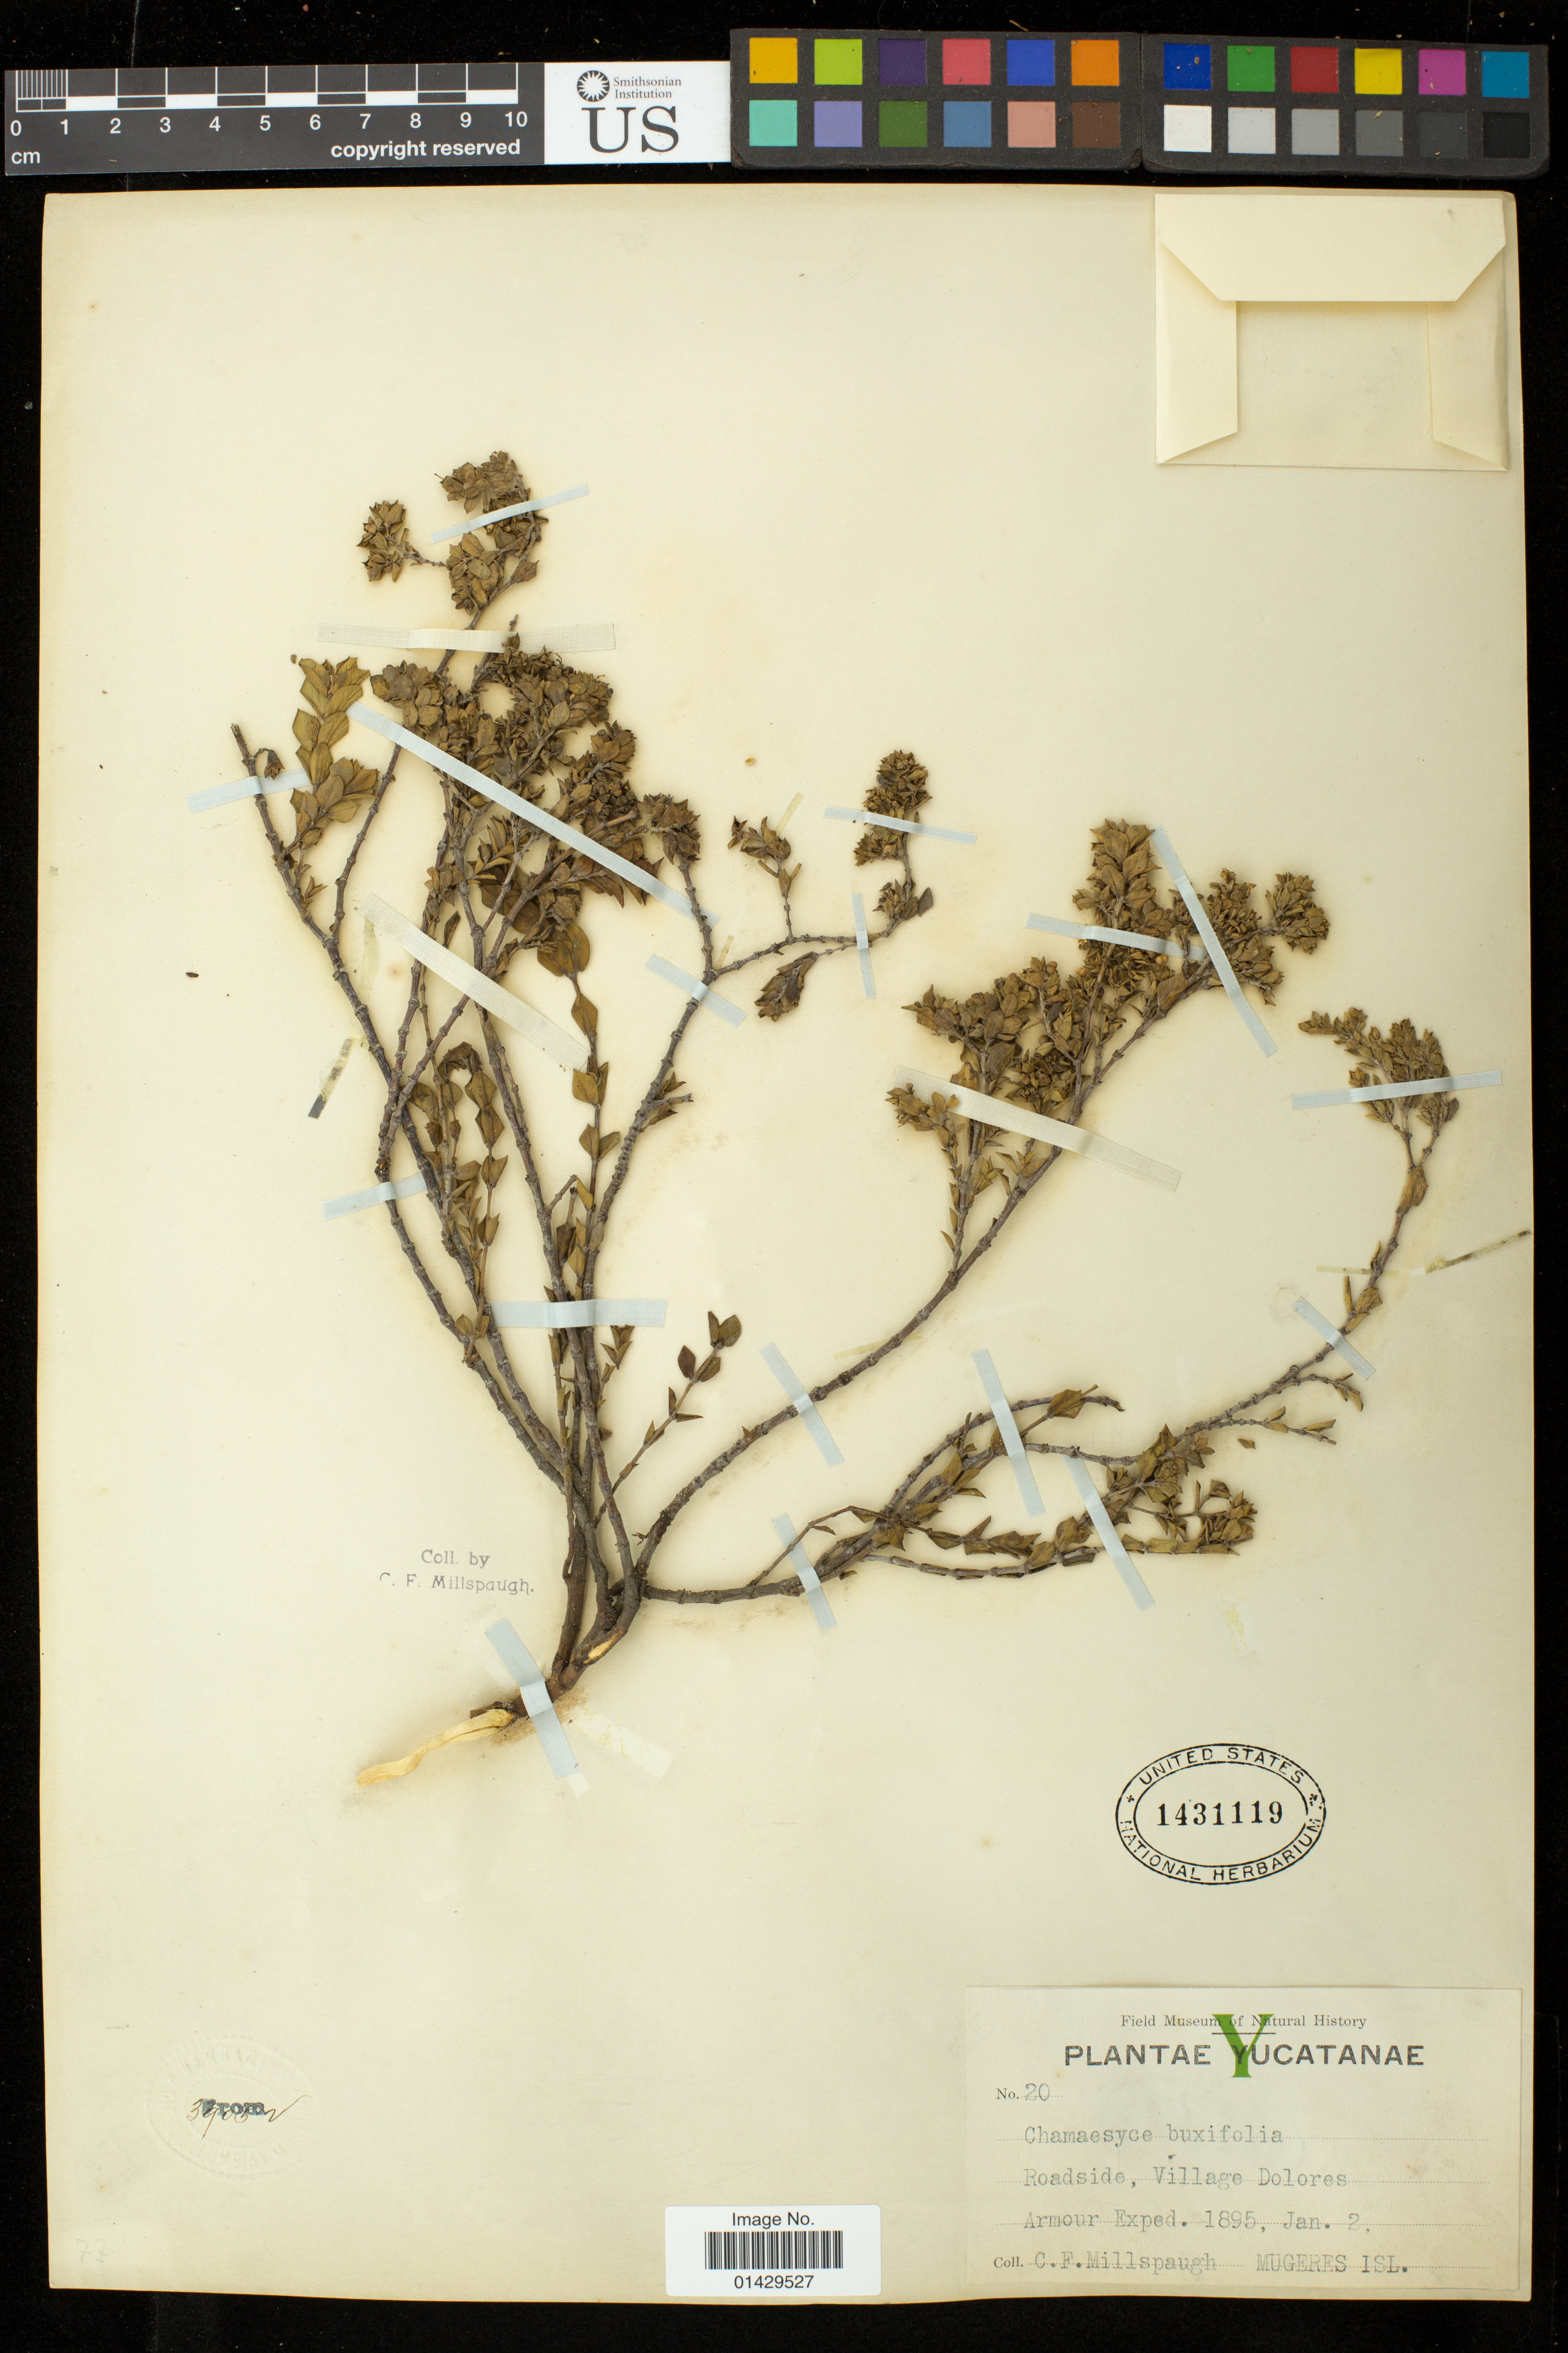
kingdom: Plantae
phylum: Tracheophyta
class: Magnoliopsida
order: Malpighiales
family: Euphorbiaceae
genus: Euphorbia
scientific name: Euphorbia mesembryanthemifolia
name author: Jacq.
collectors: C. F. Millspaugh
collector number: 20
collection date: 1895-01-02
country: Mexico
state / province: Quintana Roo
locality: Yucatanaee; Roadside, Village Dolores; Mugeres Isl.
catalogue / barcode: US 1431119